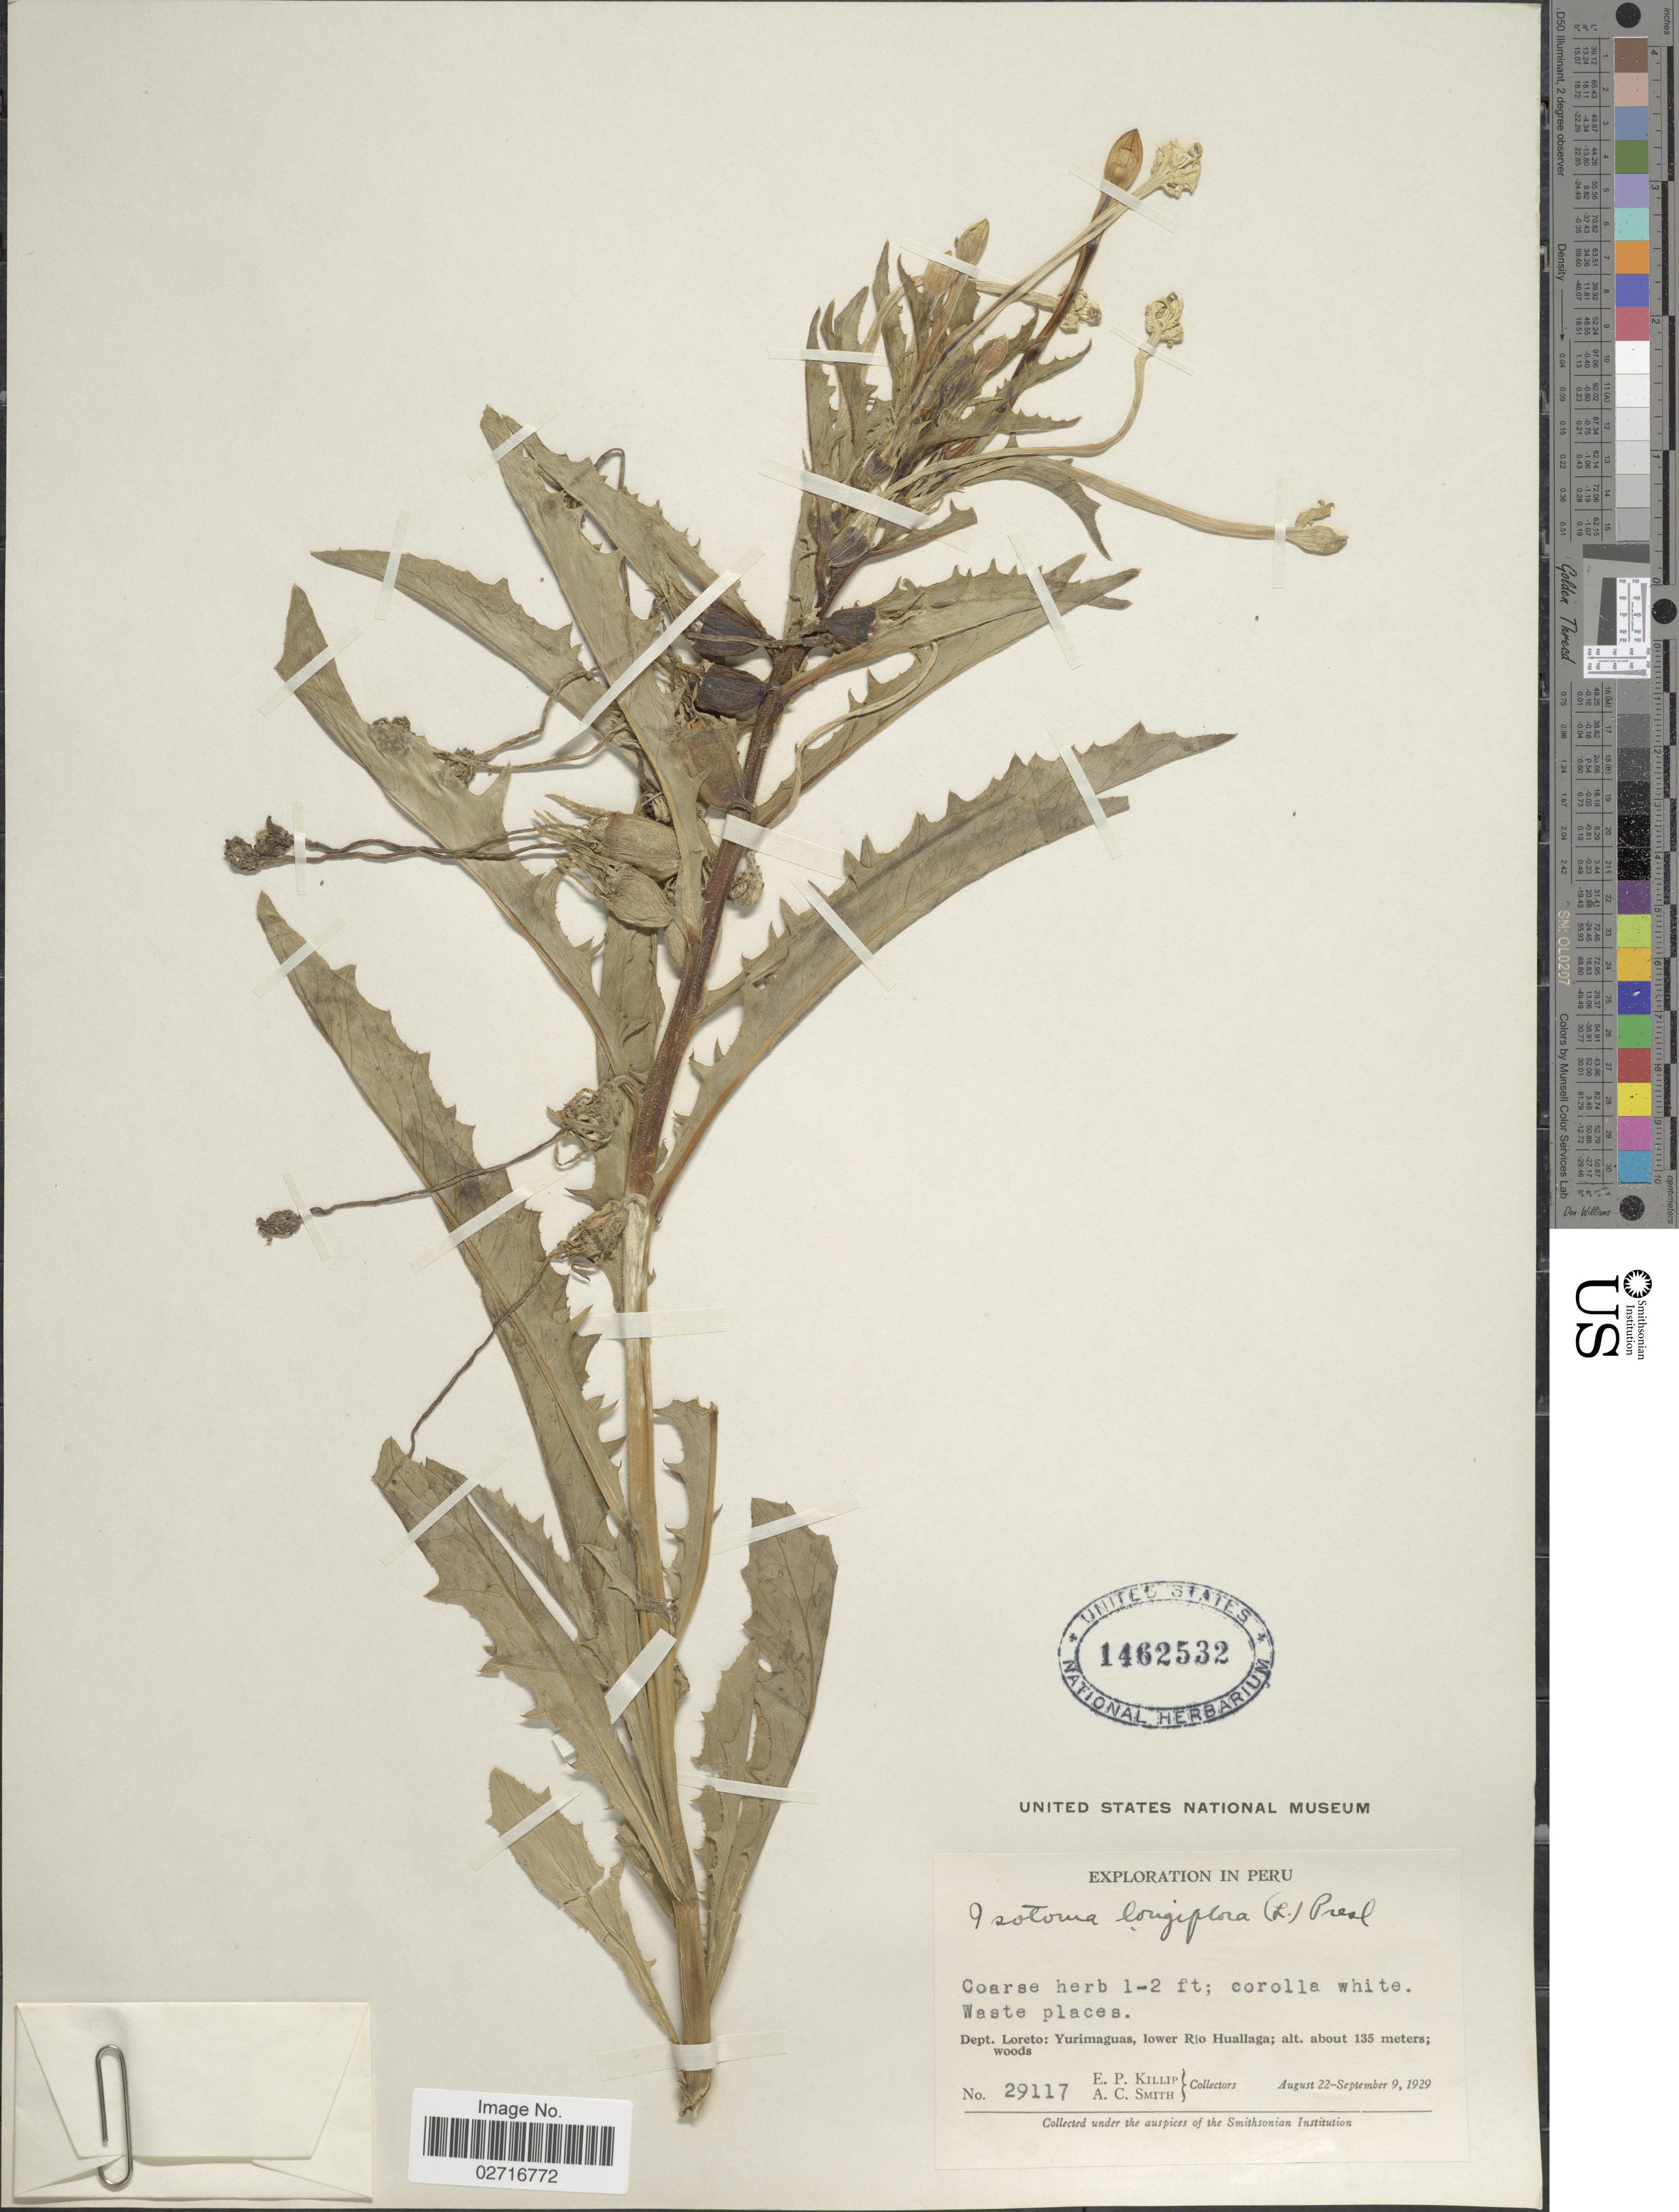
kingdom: Plantae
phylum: Tracheophyta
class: Magnoliopsida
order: Asterales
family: Campanulaceae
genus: Hippobroma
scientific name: Hippobroma longiflora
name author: (L.) G. Don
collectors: E. P. Killip & A. C. Smith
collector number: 29117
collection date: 1929-08-22/1929-09-09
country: Peru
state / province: Loreto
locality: Yurimaguas, lower Rio Huallaga.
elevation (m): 135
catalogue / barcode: US 1462532